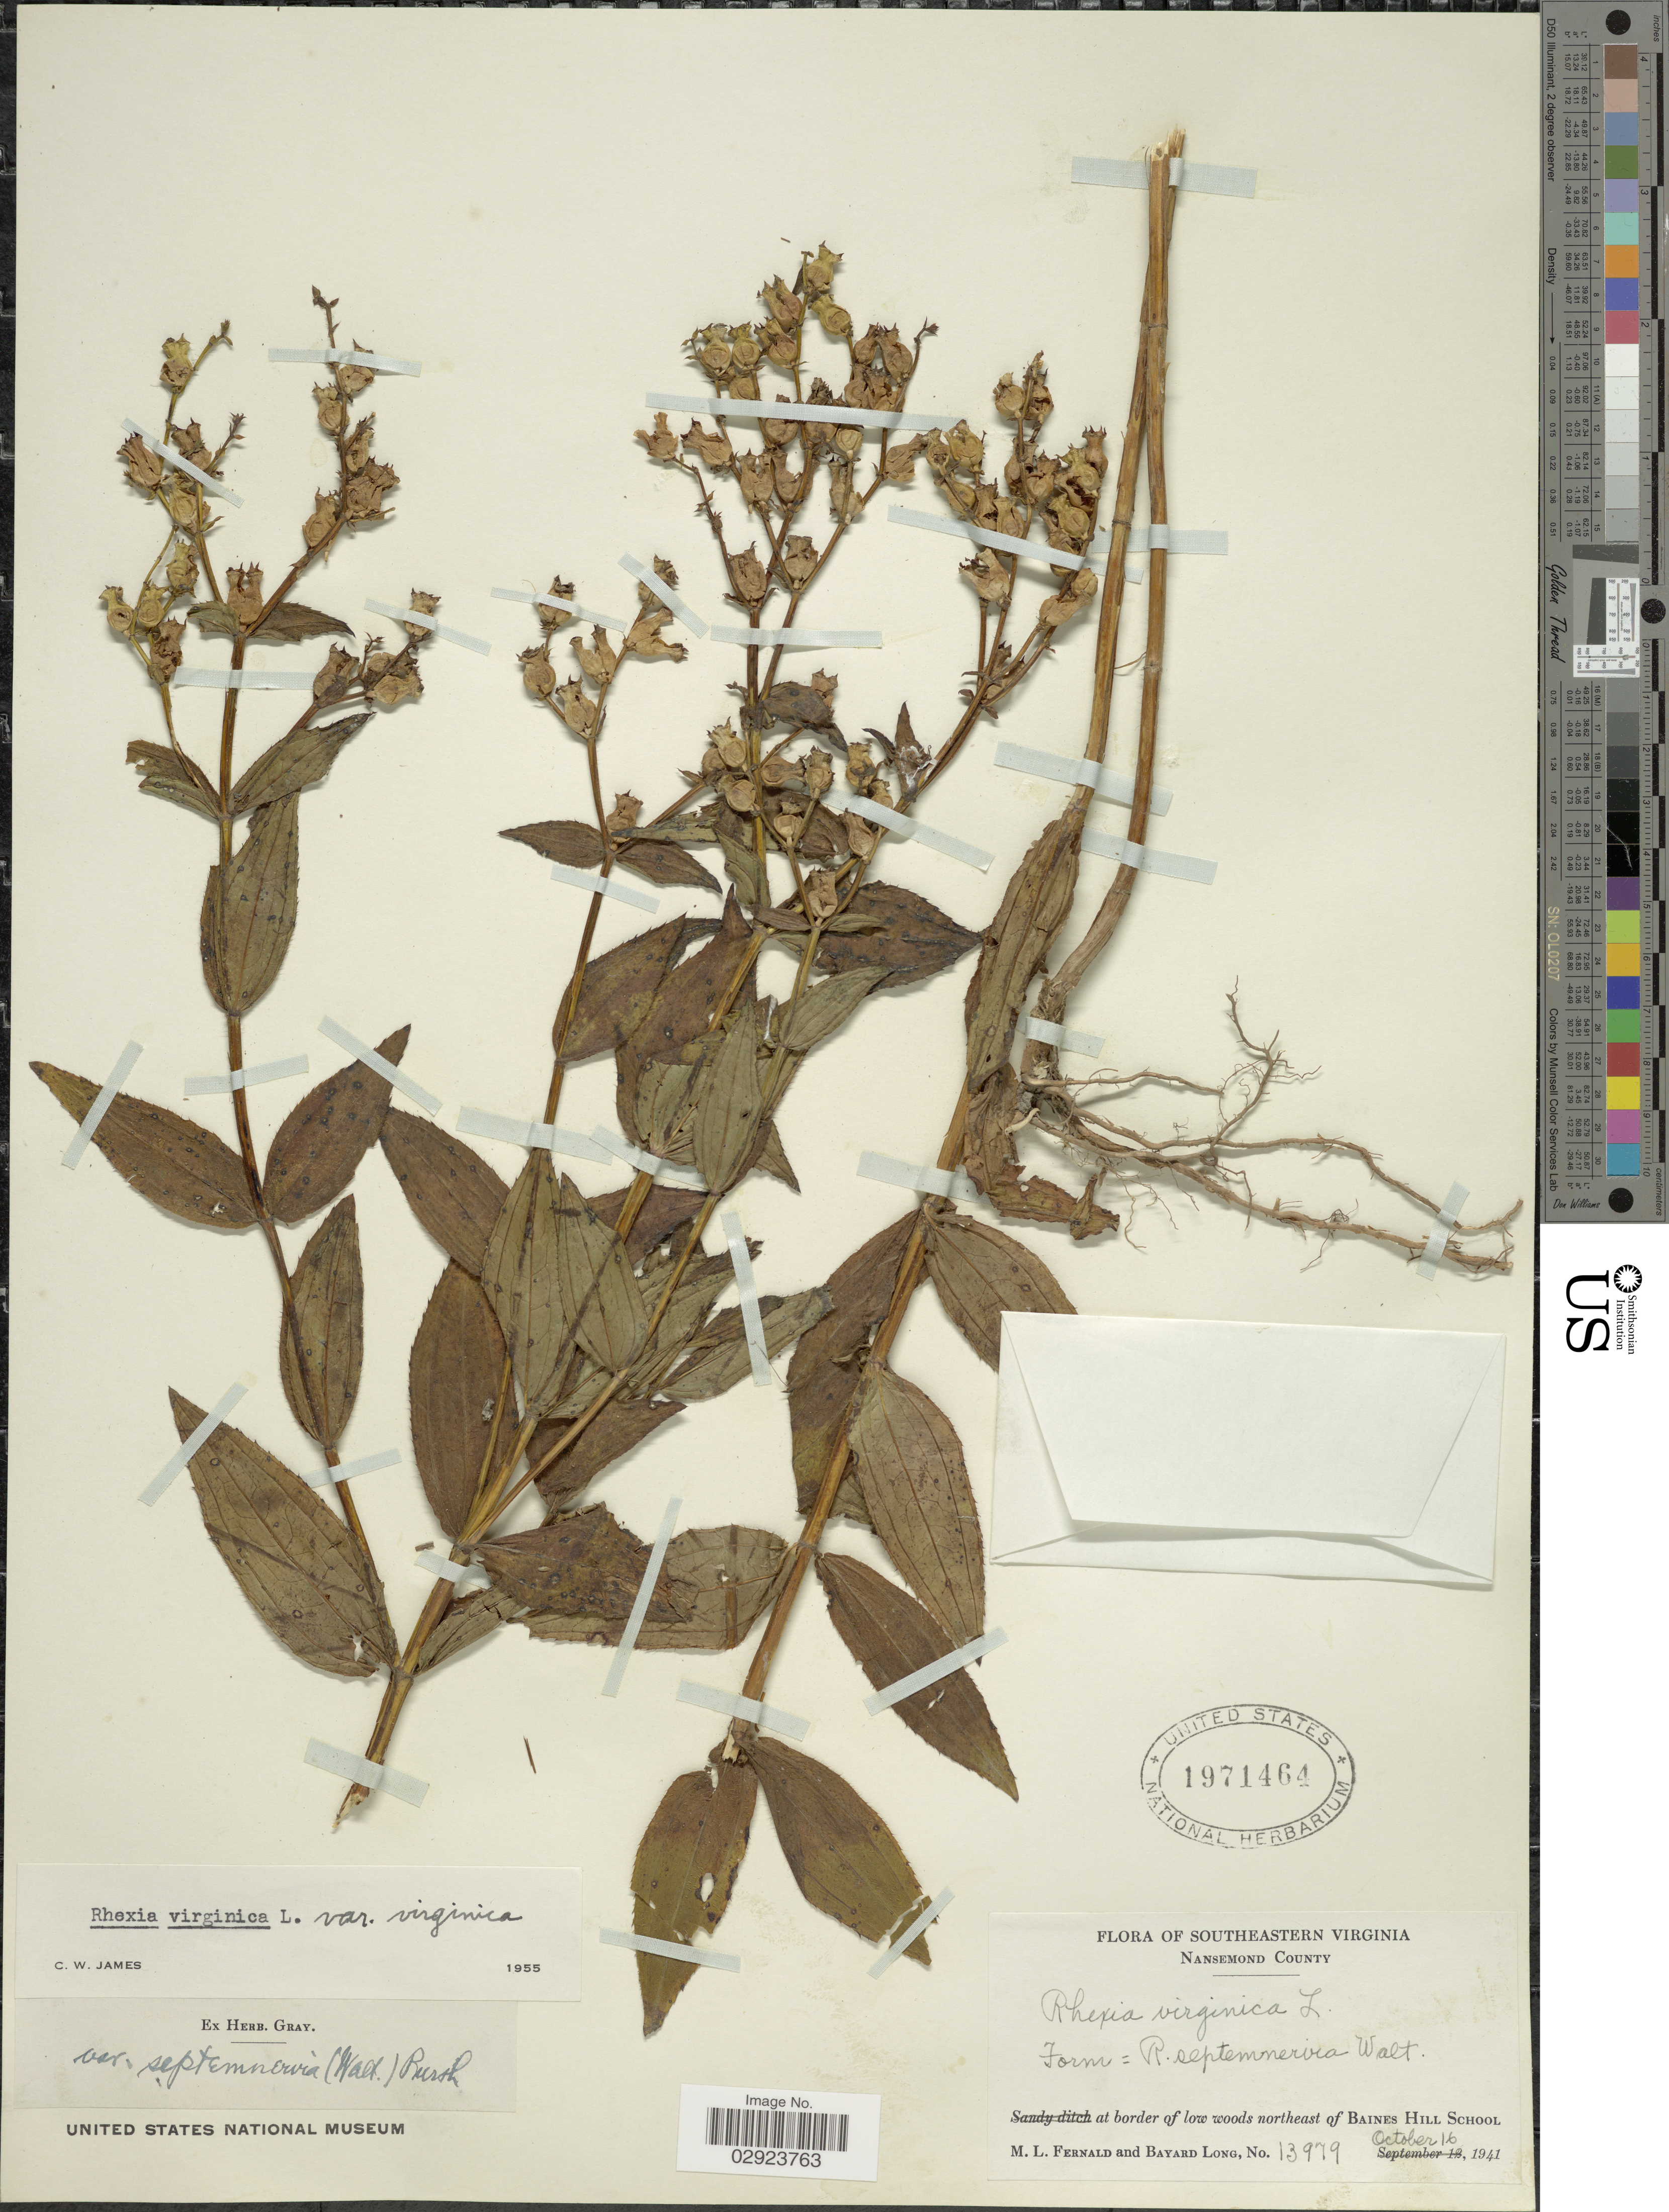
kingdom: Plantae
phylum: Tracheophyta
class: Magnoliopsida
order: Myrtales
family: Melastomataceae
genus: Rhexia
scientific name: Rhexia virginica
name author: L.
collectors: M. L. Fernald & B. Long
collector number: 13979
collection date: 1941-10-16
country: United States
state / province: Virginia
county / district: City of Suffolk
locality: Southeastern Virginia. Nansemond County. At border of low woods northeast of Baines Hill School.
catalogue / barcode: US 1971464